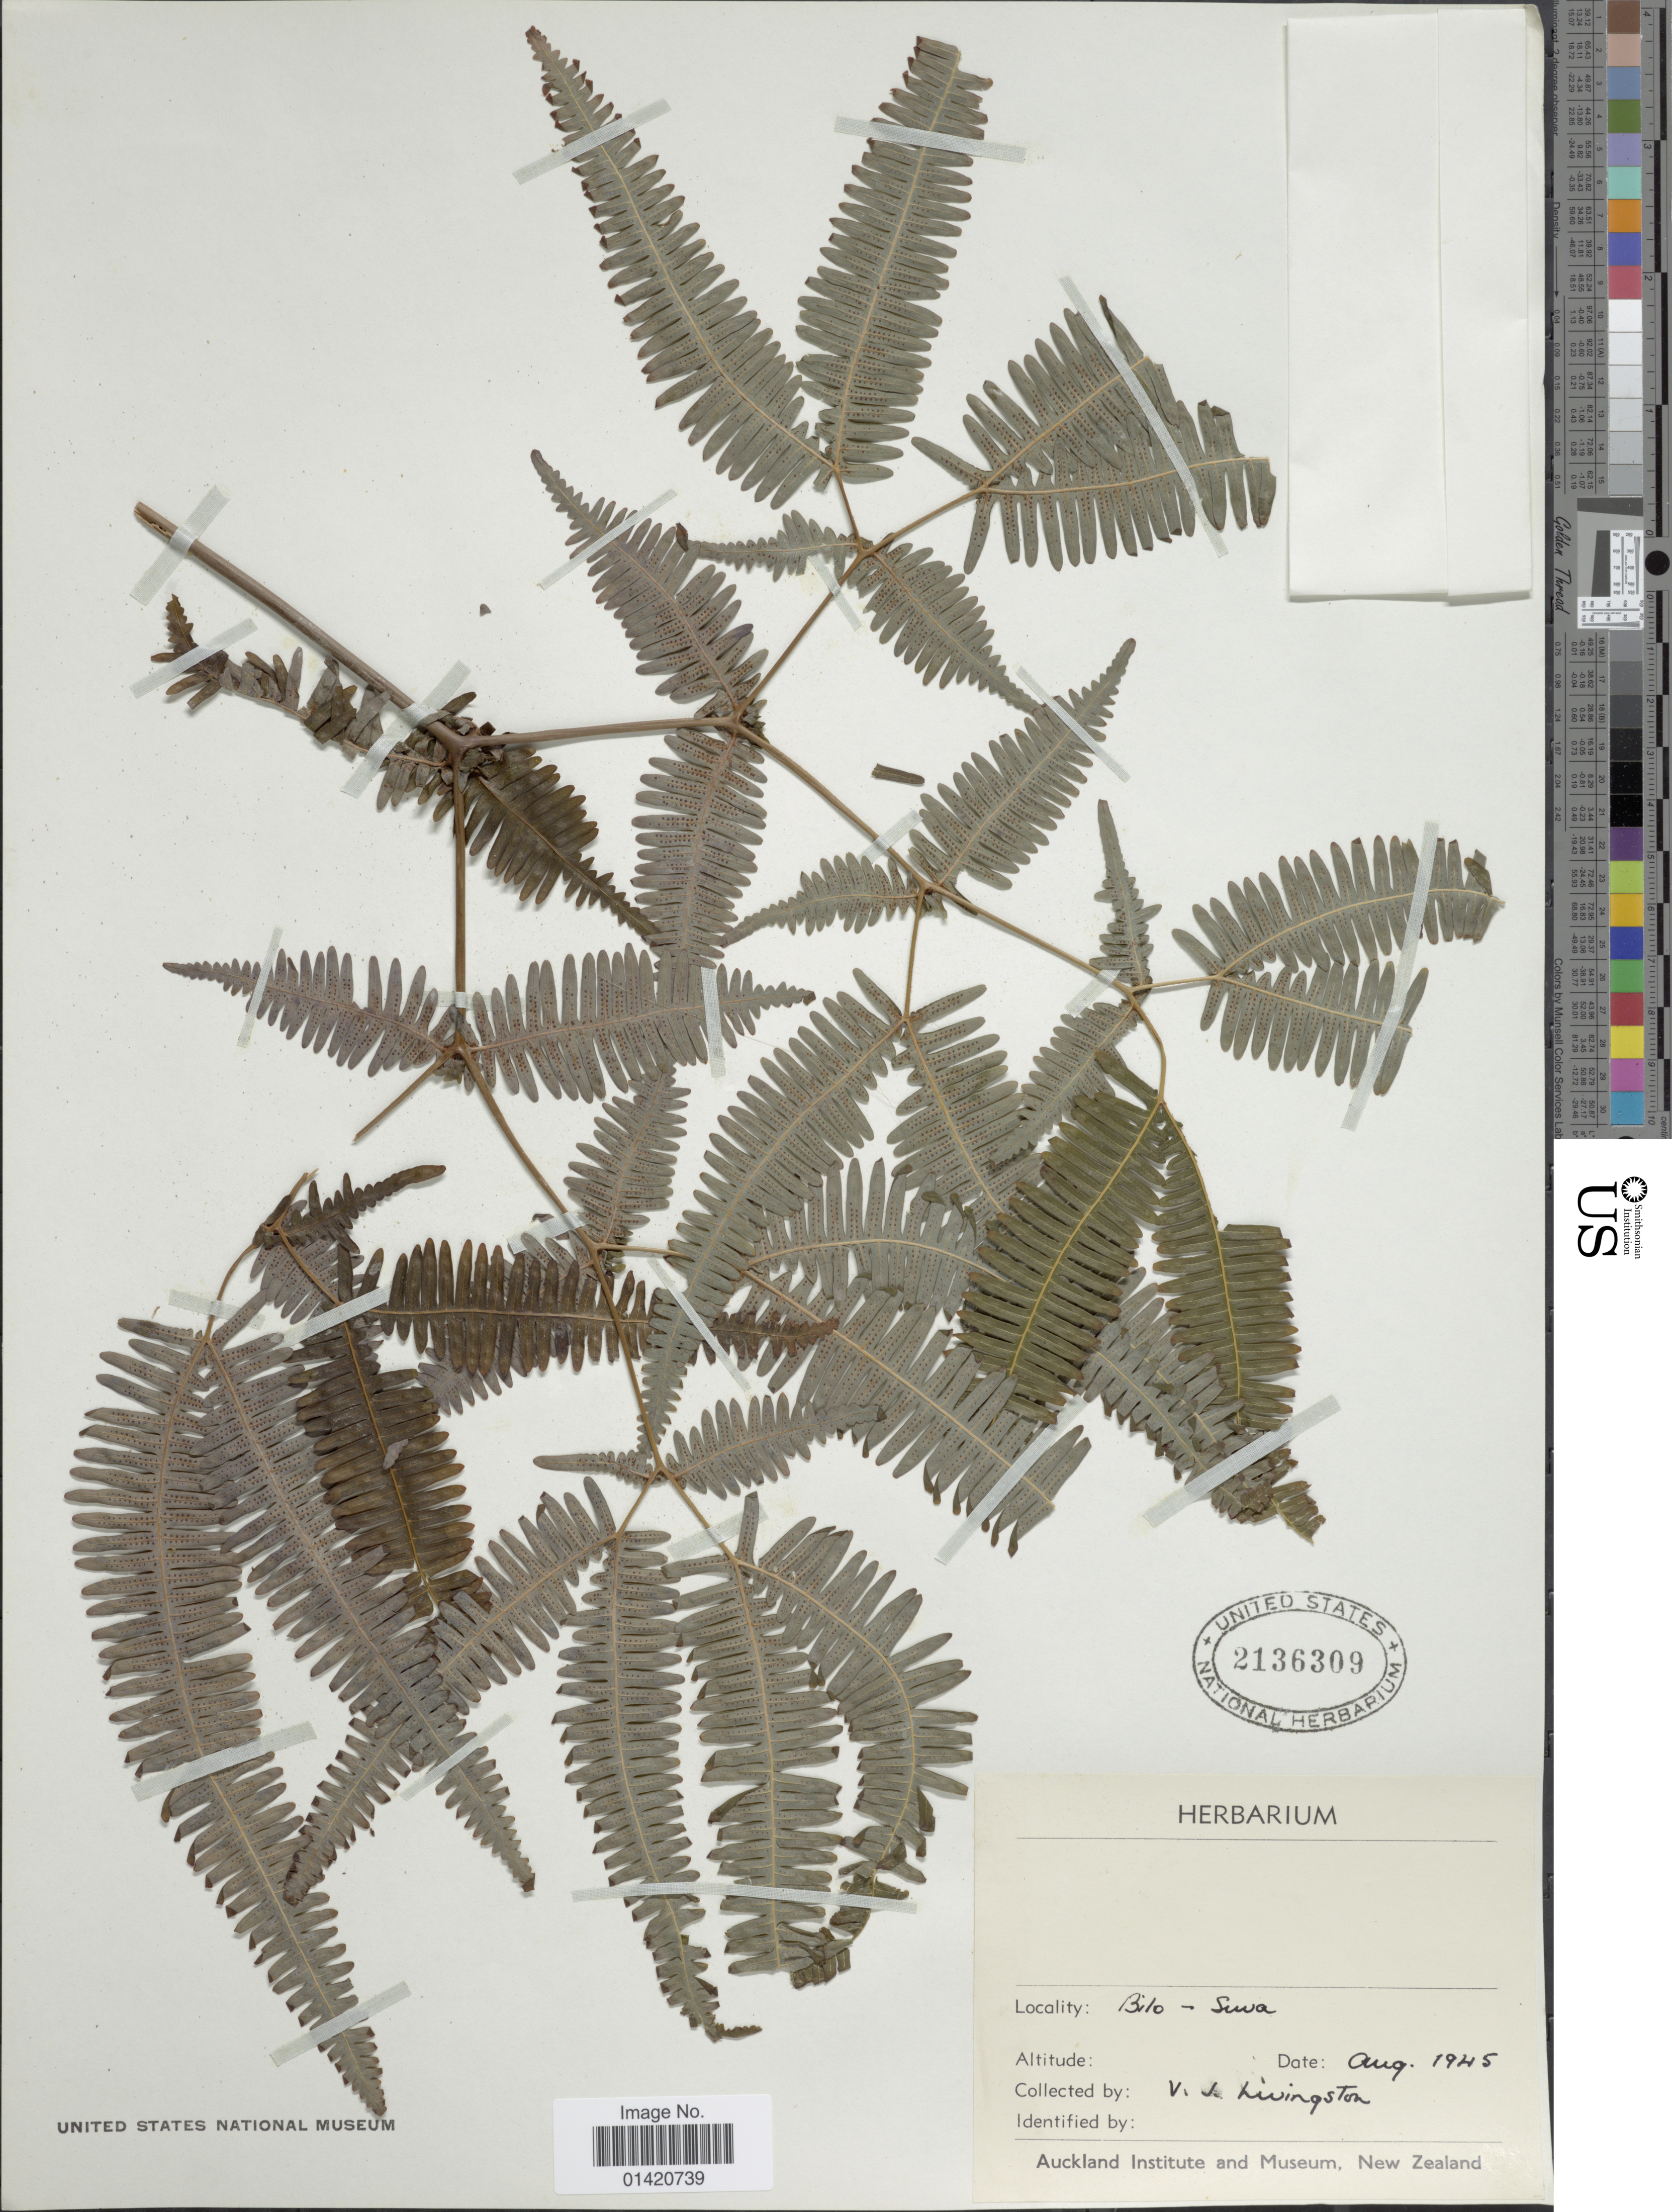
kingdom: Plantae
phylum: Tracheophyta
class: Polypodiopsida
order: Gleicheniales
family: Gleicheniaceae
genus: Dicranopteris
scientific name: Dicranopteris linearis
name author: (Burm. f.) Underw.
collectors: V. Livingston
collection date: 1945-08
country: Fiji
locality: Bilo - Suva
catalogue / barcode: US 2136309